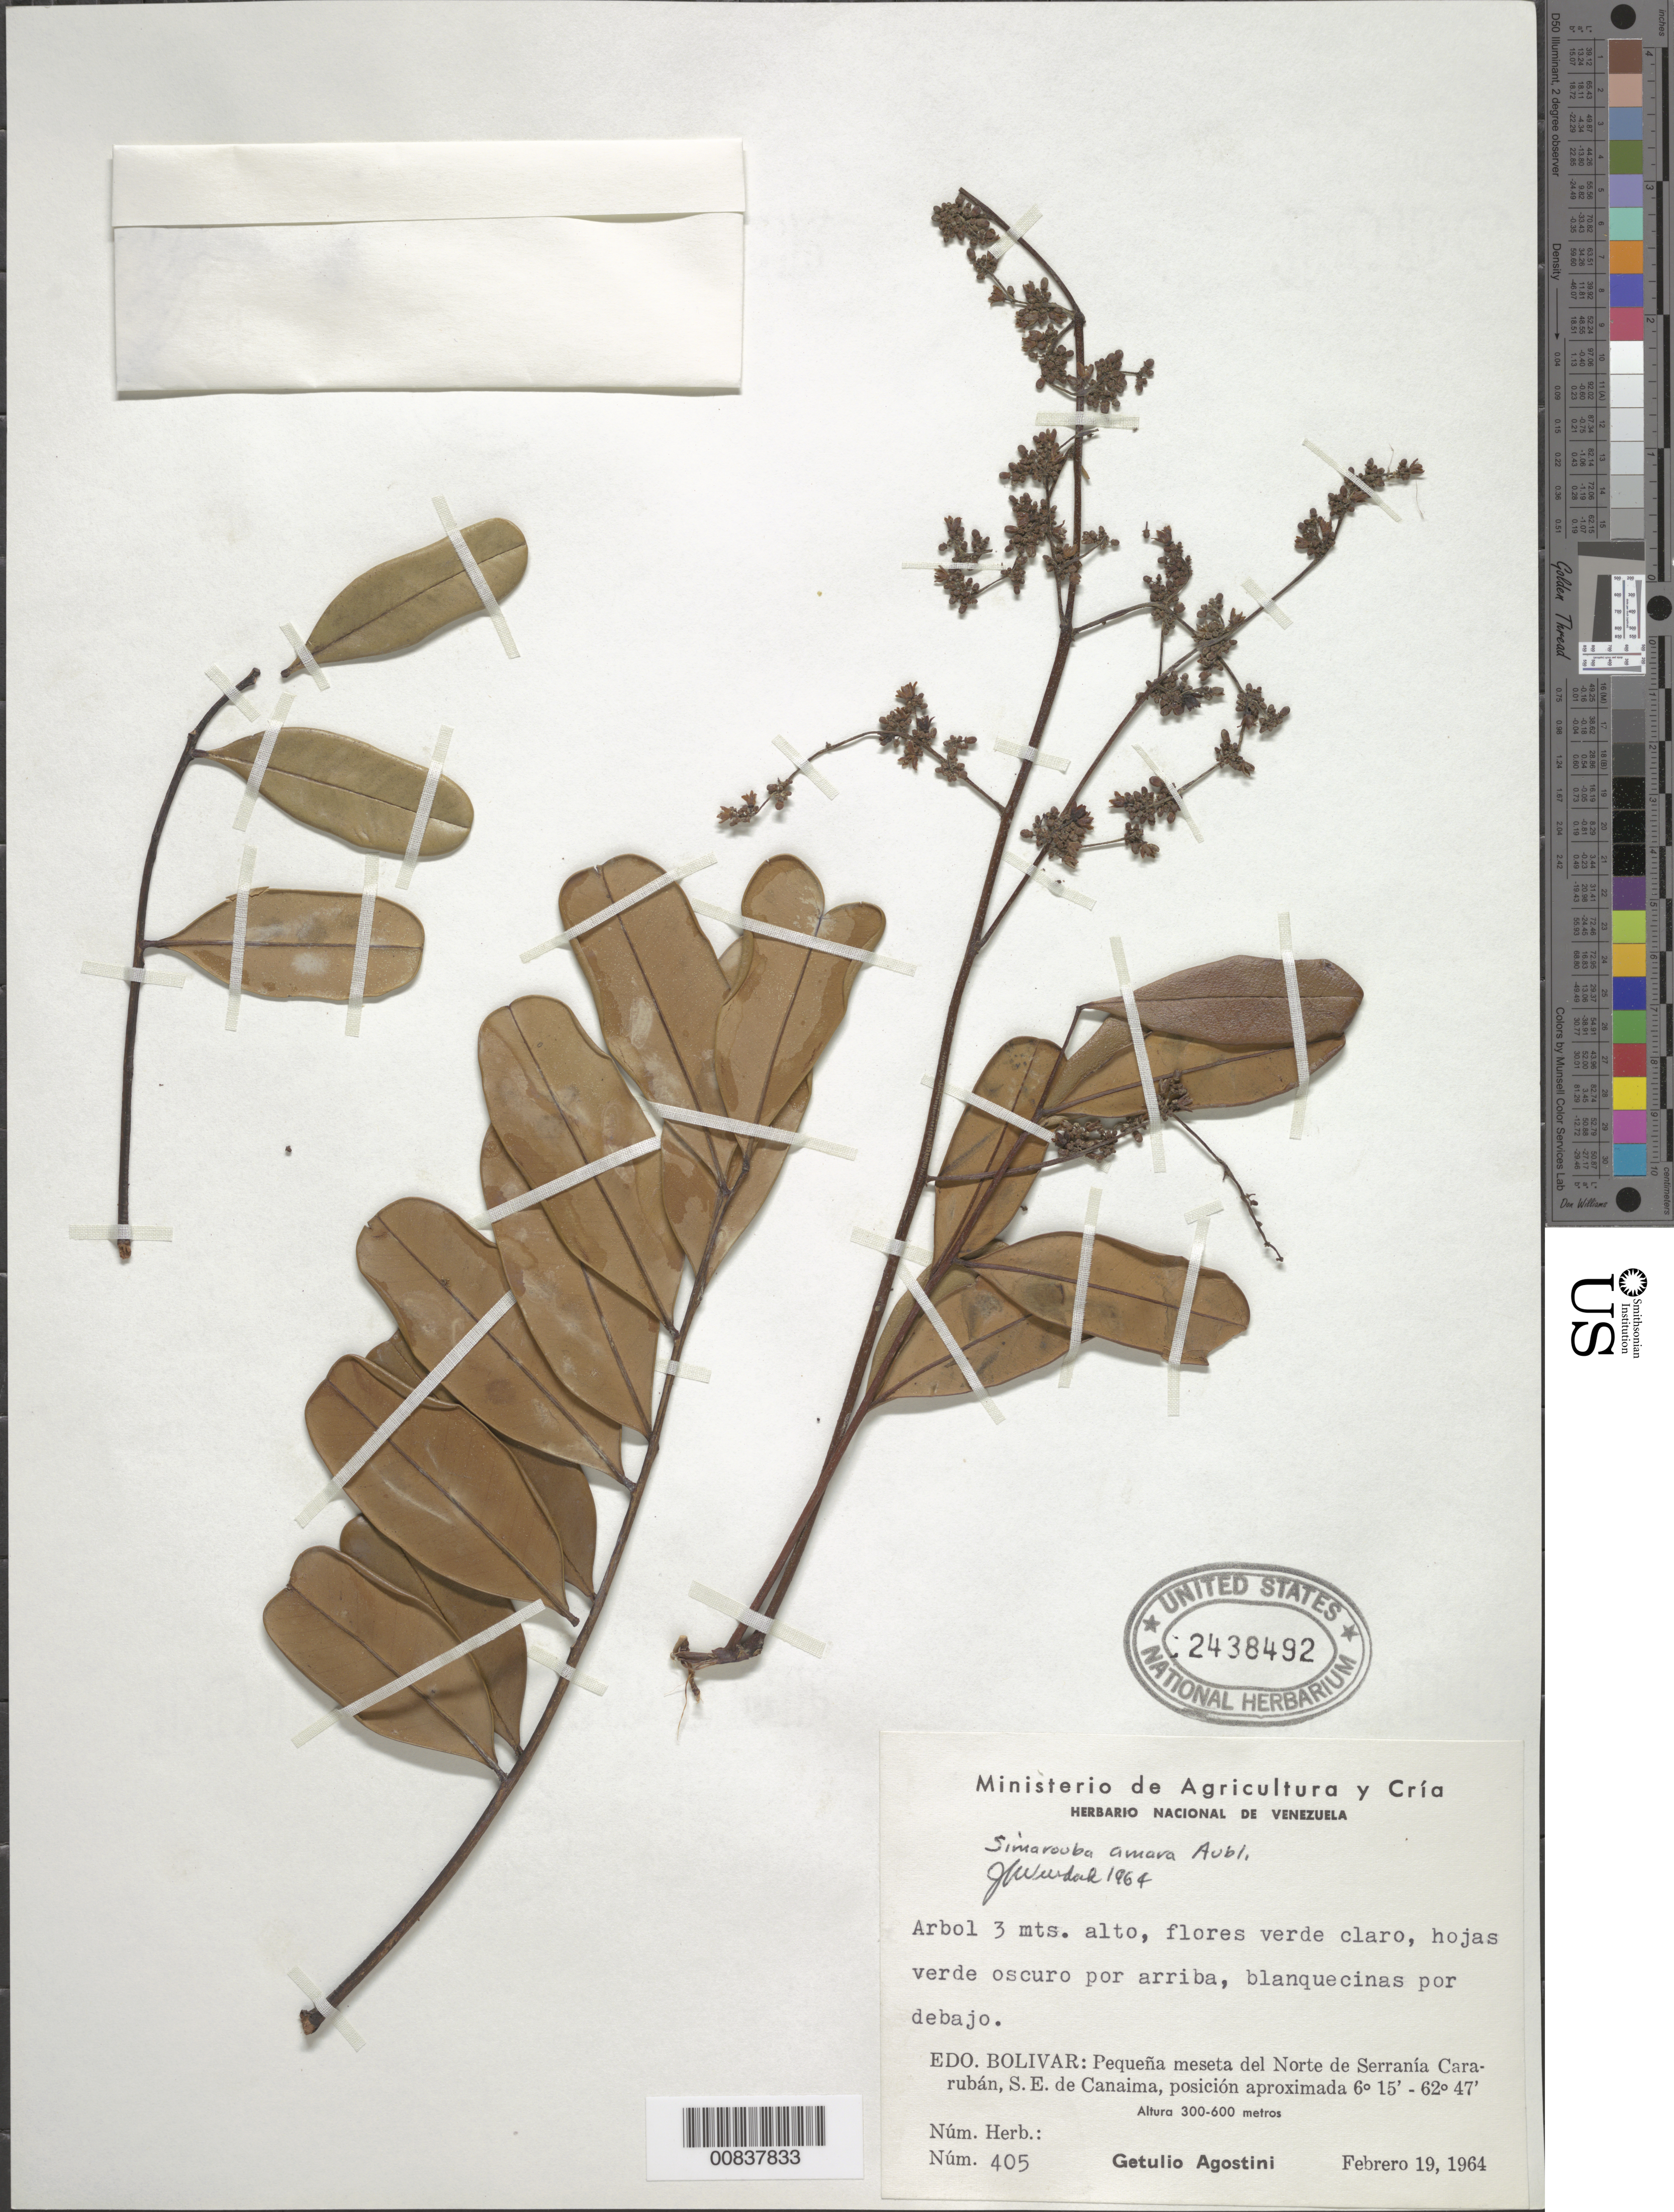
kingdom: Plantae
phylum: Tracheophyta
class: Magnoliopsida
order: Sapindales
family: Simaroubaceae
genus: Simarouba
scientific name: Simarouba amara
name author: Aubl.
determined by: Wurdack, John J., (US), US (UNITED STATES)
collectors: G. Agostini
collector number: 405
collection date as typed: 19-Feb-64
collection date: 1964-02-19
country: Venezuela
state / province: Bolívar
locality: Serrania Cararuban, N of, and SE of Canaima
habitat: Pequena meseta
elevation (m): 300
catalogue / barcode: US 2438492